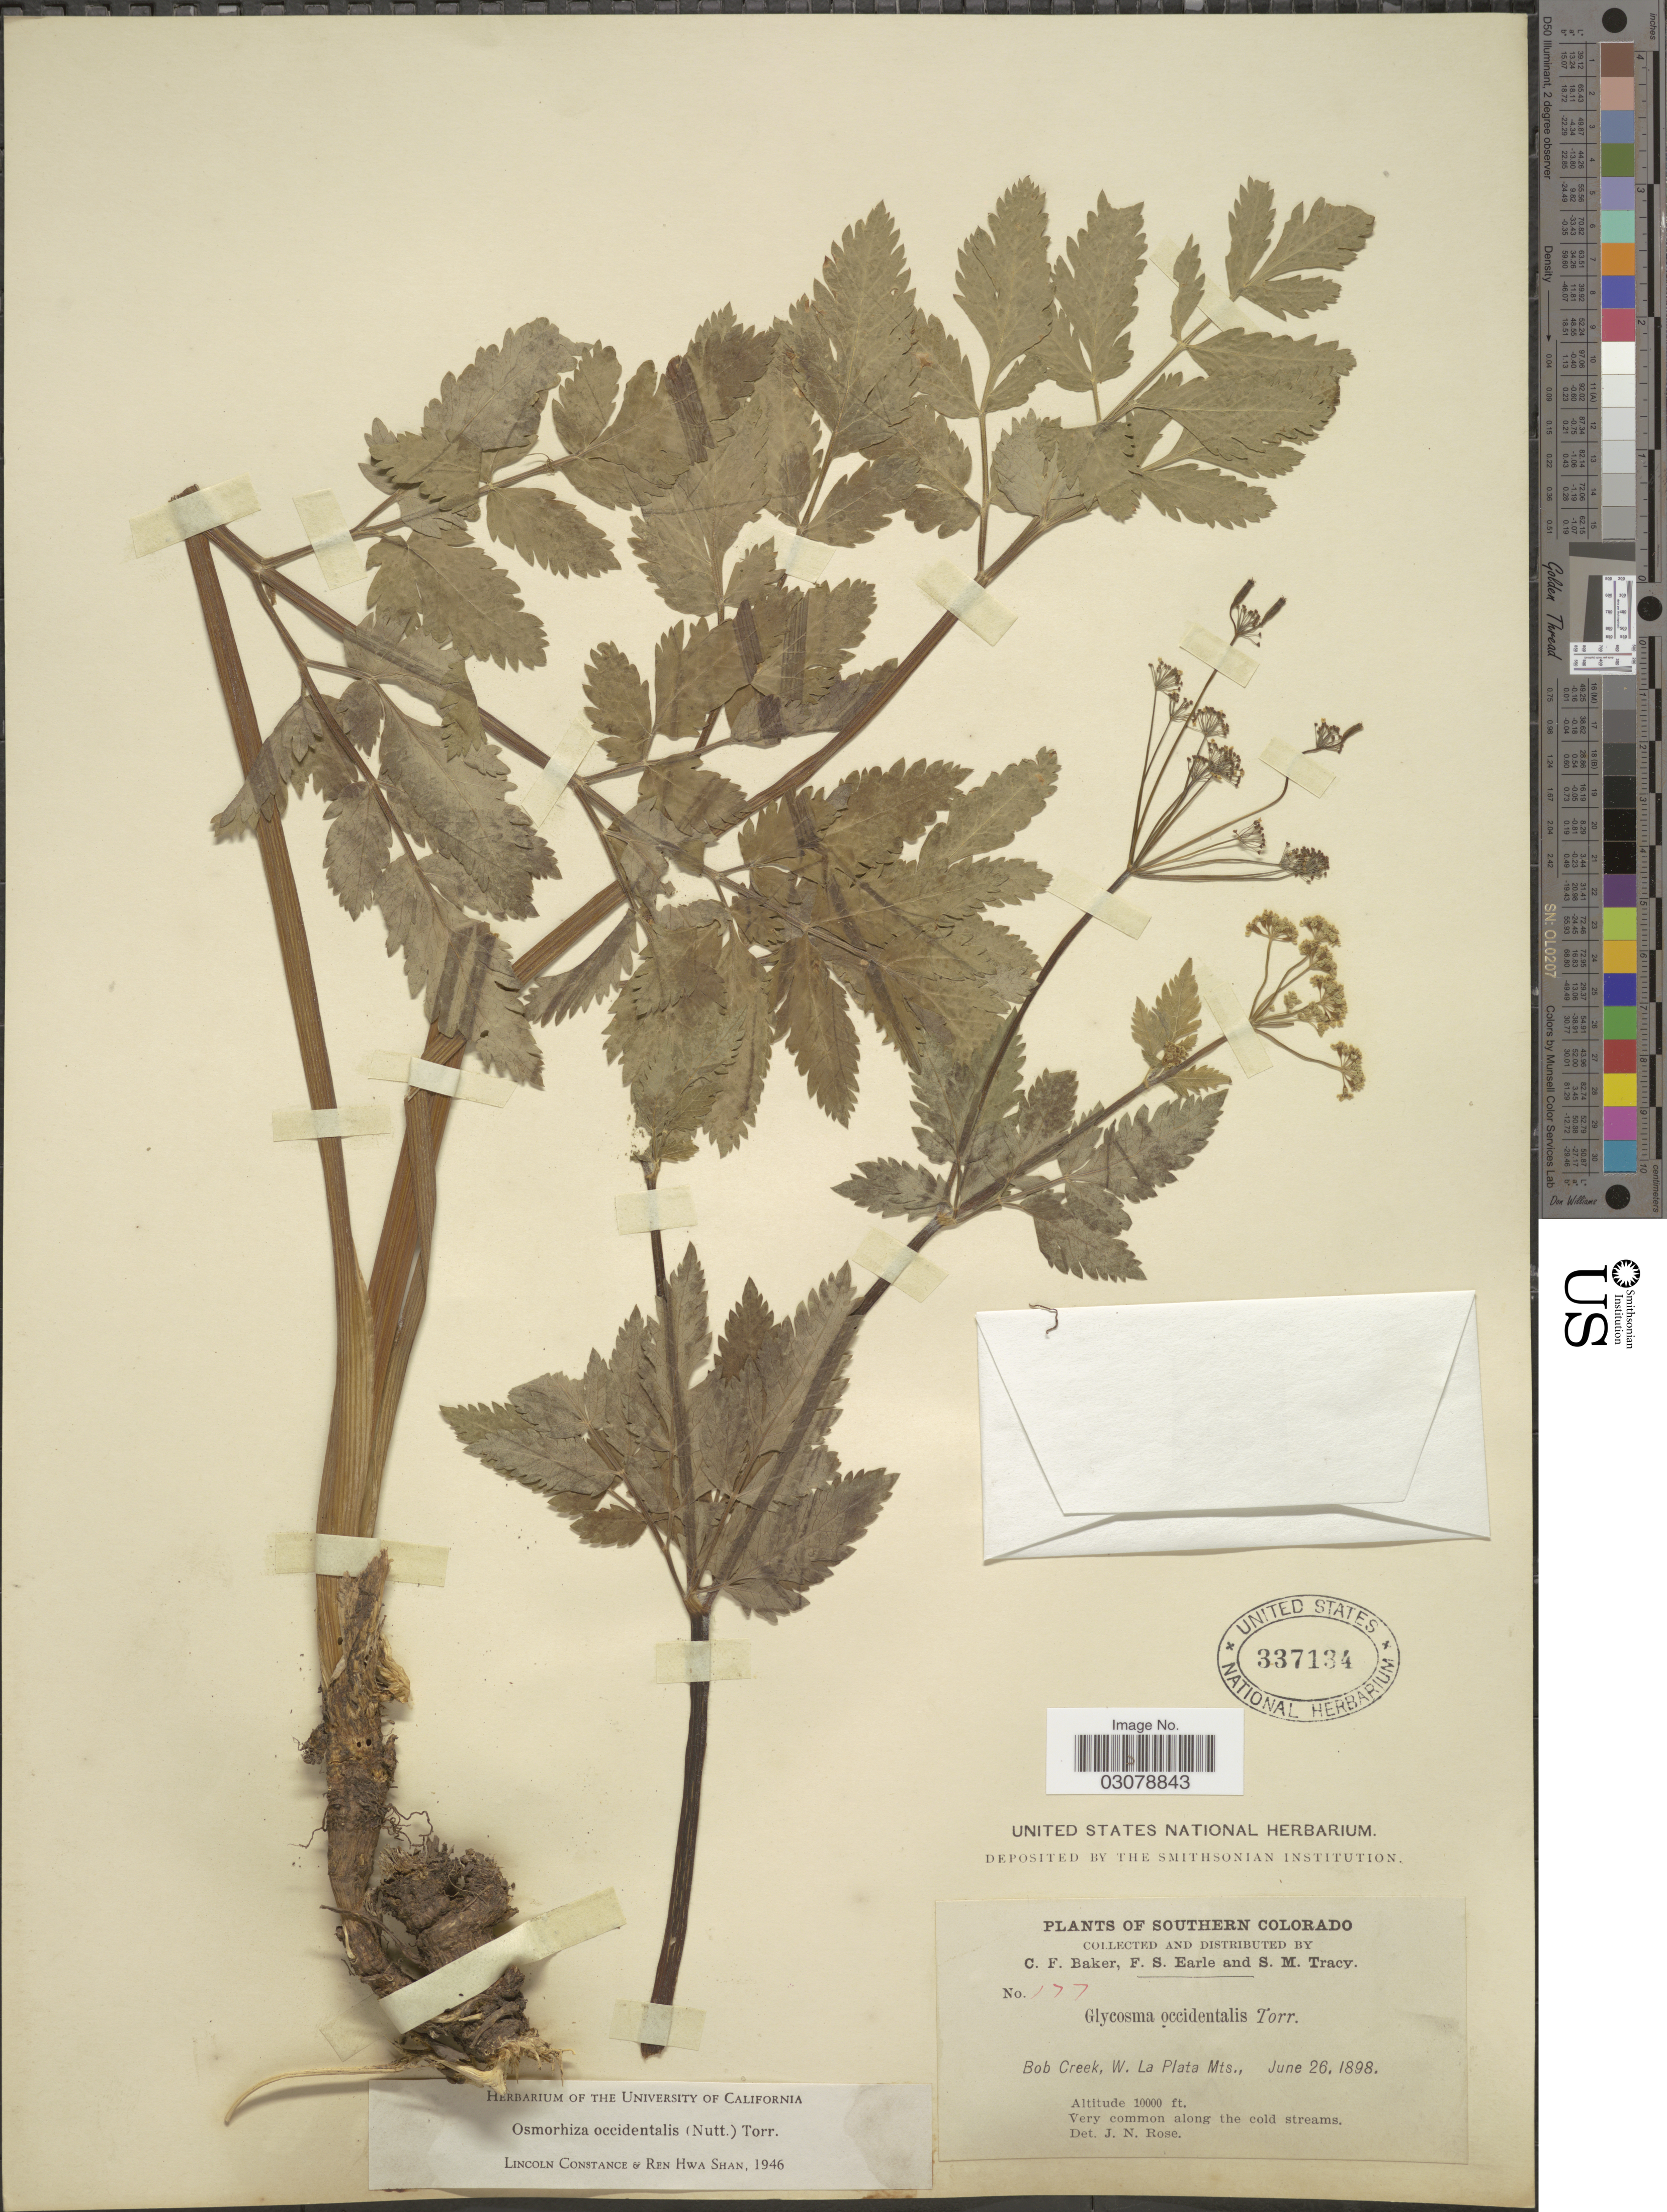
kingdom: Plantae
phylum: Tracheophyta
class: Magnoliopsida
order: Apiales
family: Apiaceae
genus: Osmorhiza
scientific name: Osmorhiza occidentalis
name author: (Nutt.) Torr.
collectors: C. F. Baker, F. S. Earle & S. M. Tracy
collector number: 177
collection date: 1898-06-26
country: United States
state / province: Colorado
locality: Southern Colorado, Bob Creek, W. La Plata Mts.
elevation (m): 3048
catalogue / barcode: US 337134